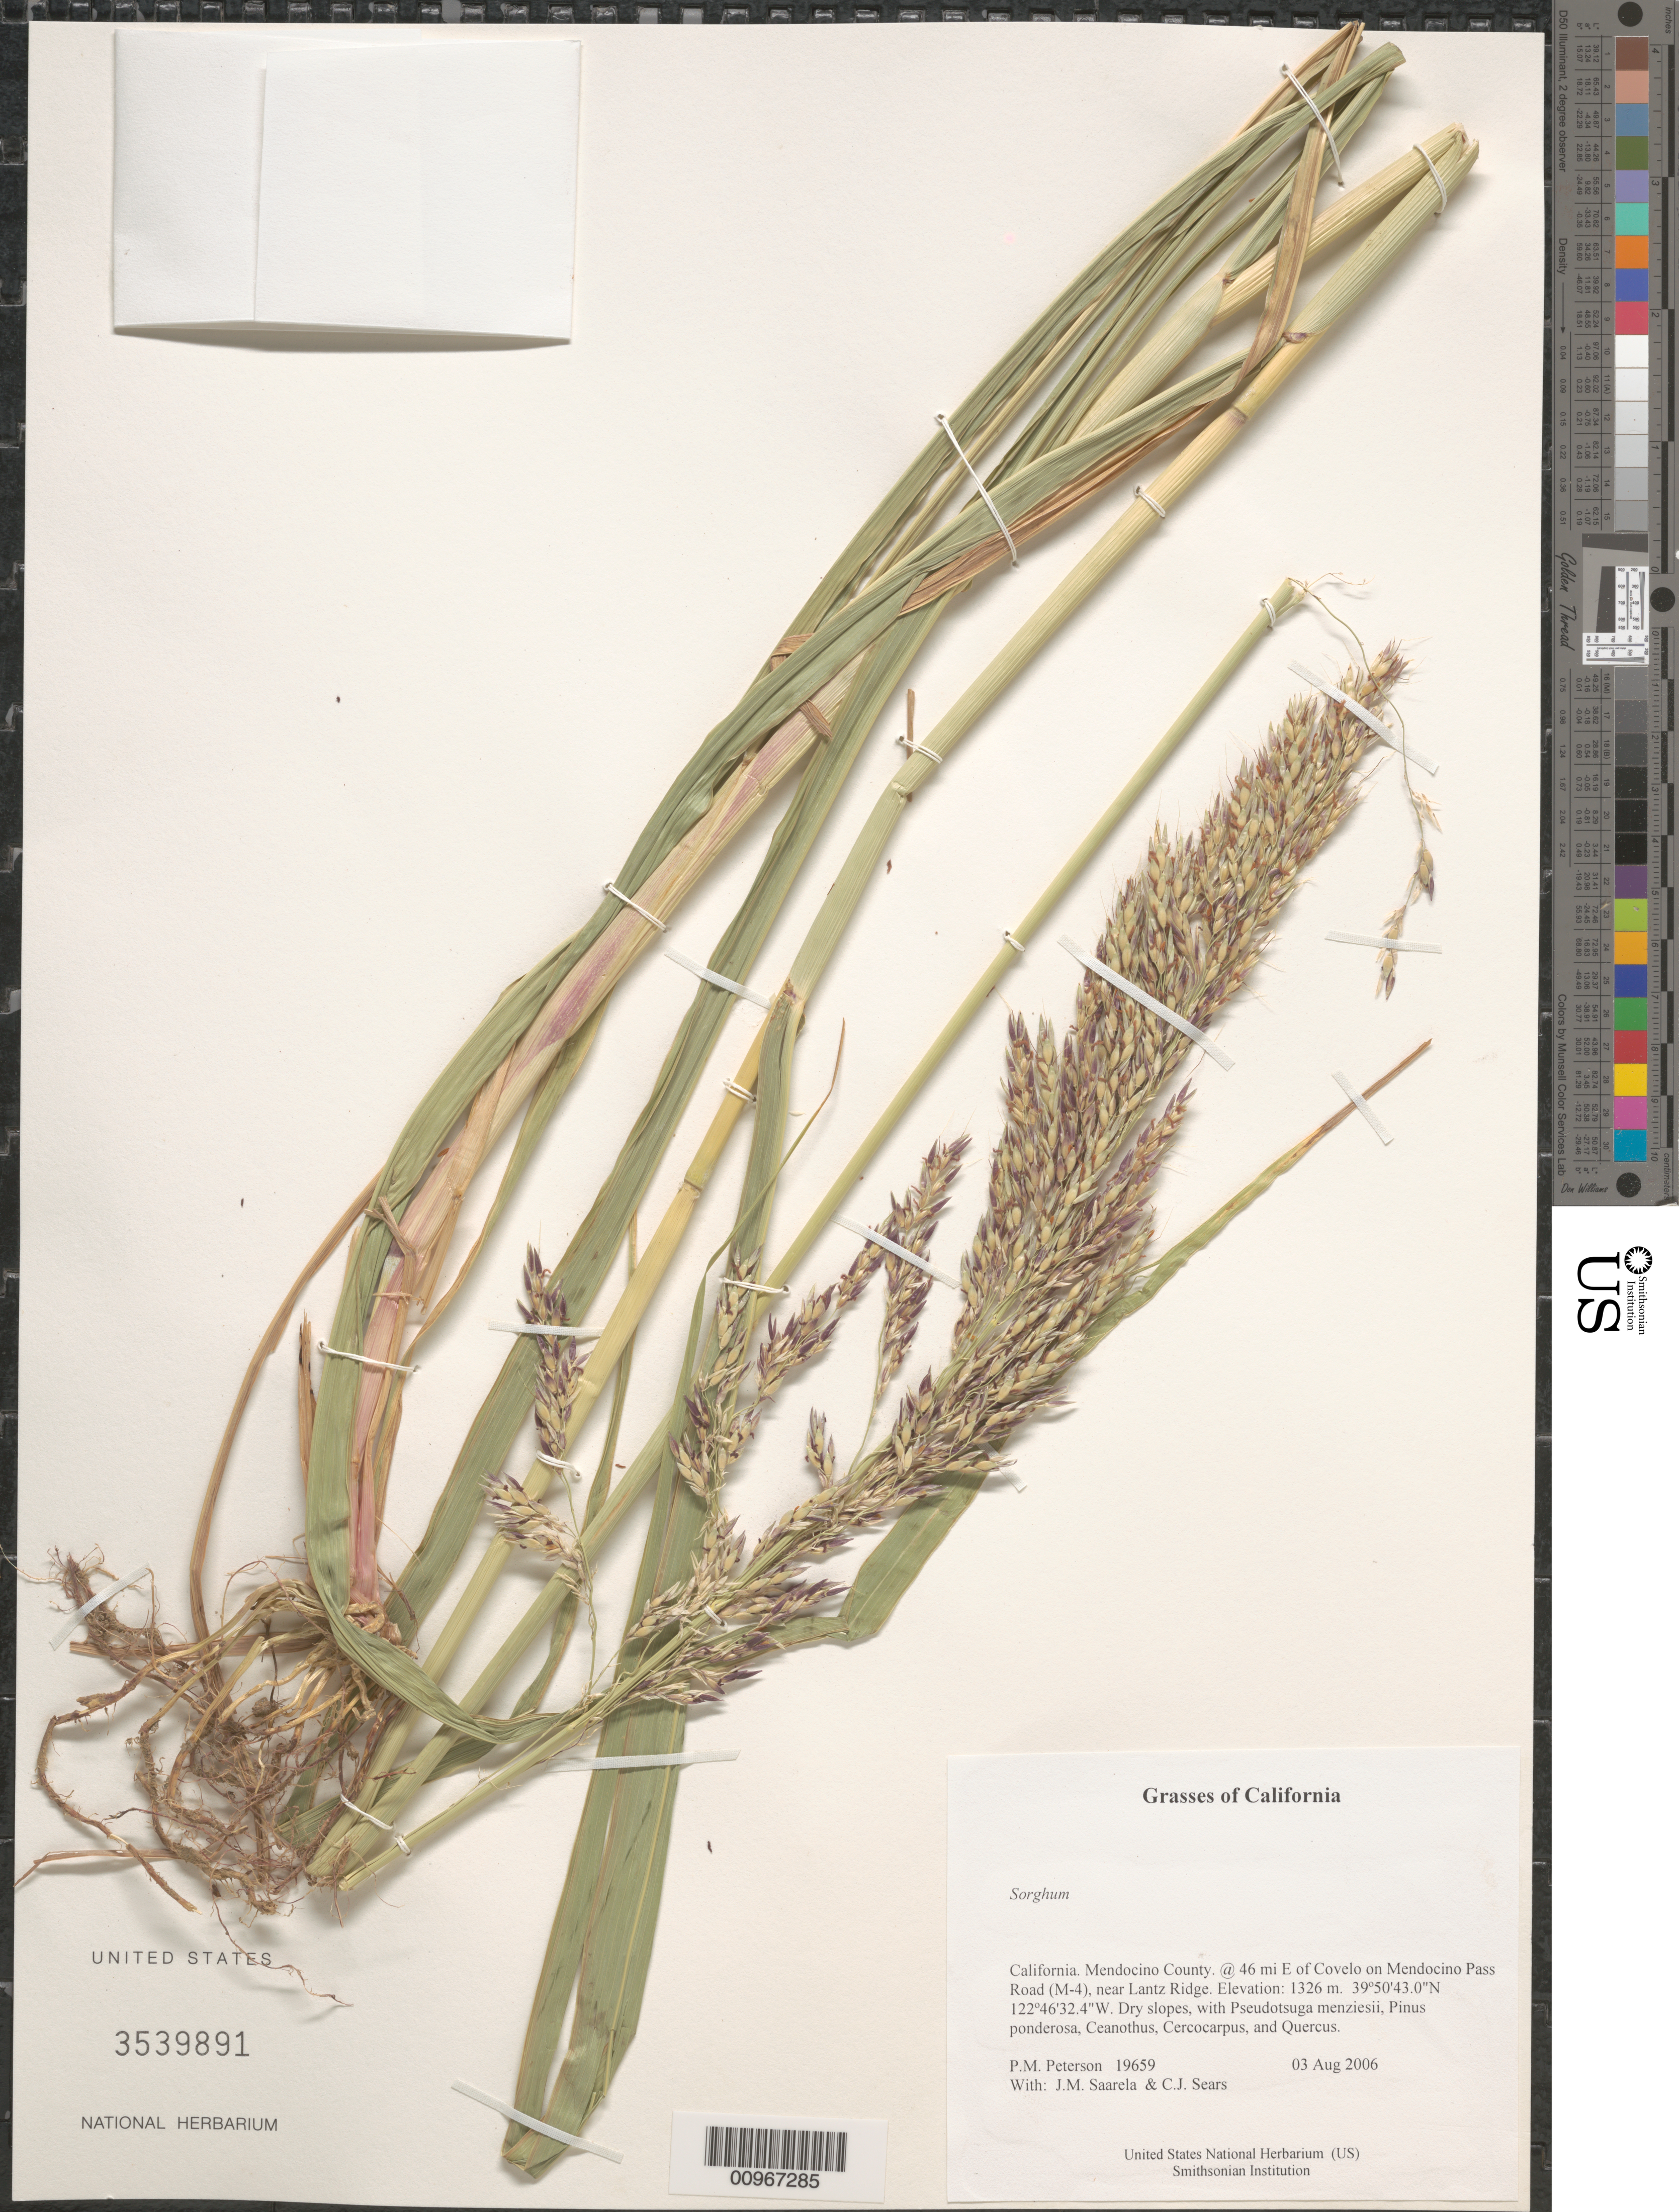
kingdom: Plantae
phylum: Tracheophyta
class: Liliopsida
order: Poales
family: Poaceae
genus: Sorghum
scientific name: Sorghum sp.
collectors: P. M. Peterson, J. Saarela & C. Sears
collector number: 19659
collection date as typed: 03 Aug 2006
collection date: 2006-08-03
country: United States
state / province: California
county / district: Mendocino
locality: At 46 mi E of Covelo on Mendocino Pass Road (M-4), near Lantz Ridge.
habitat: Dry slopes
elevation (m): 1326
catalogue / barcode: US 3539891